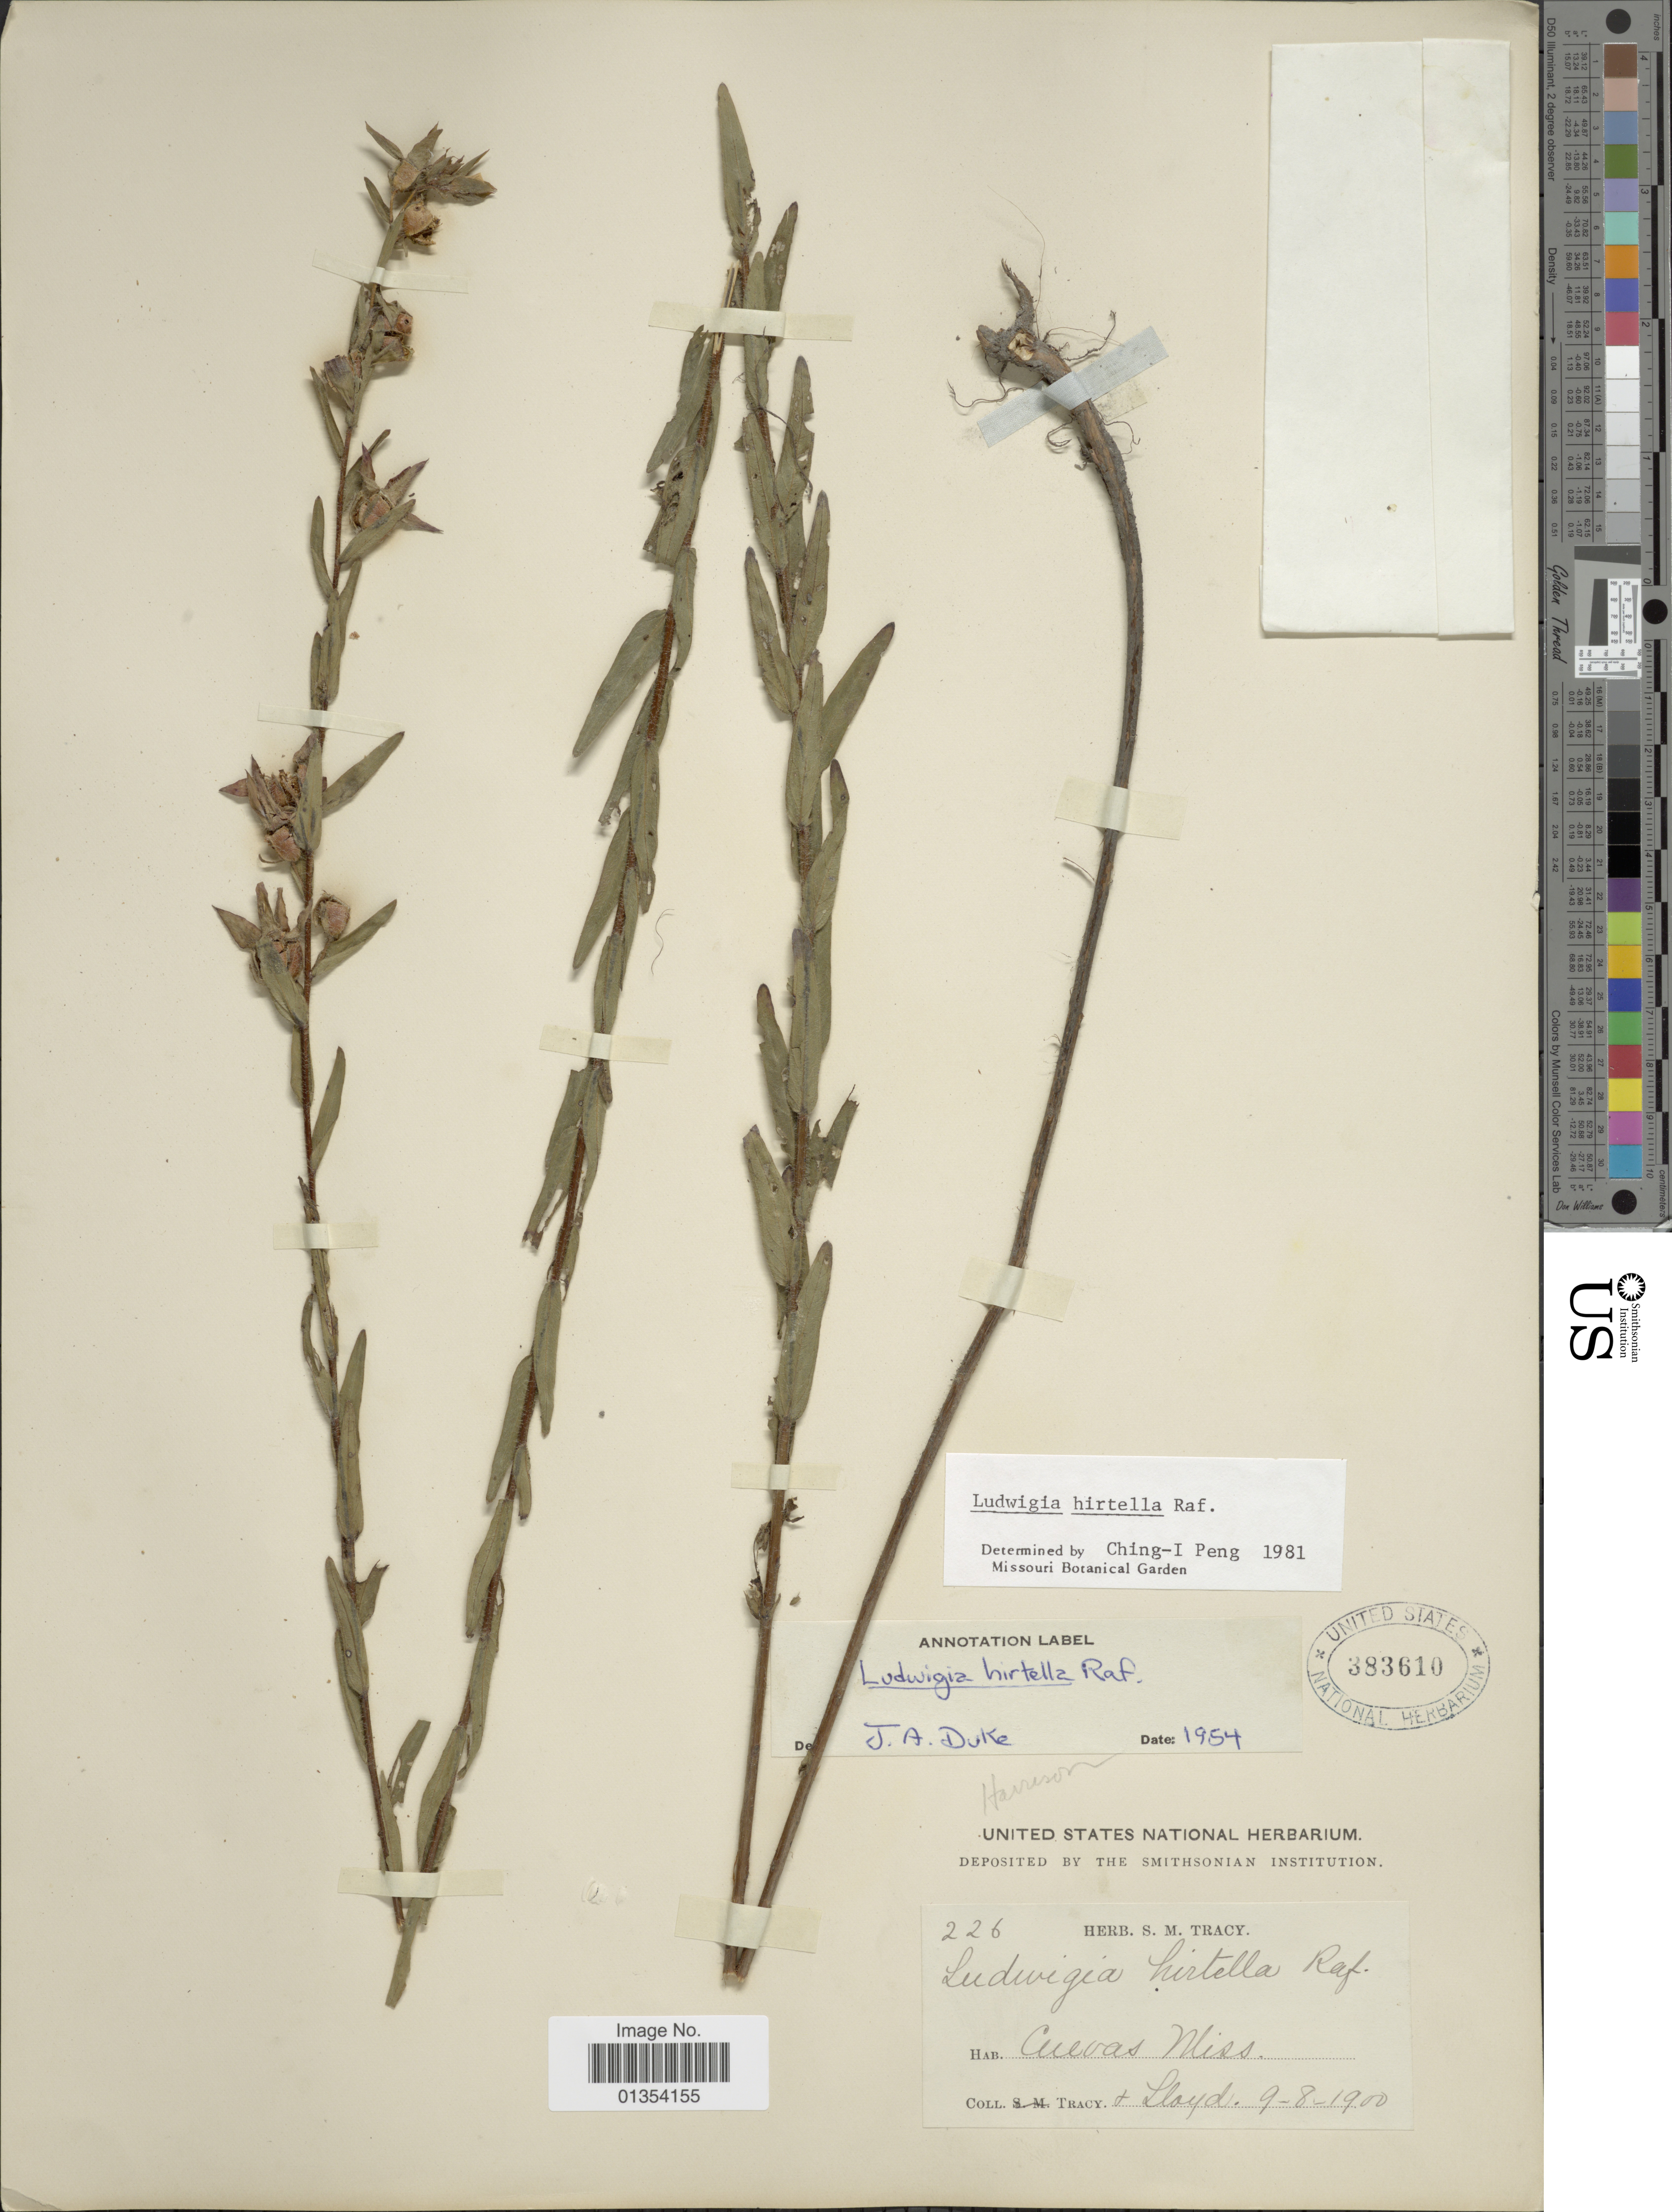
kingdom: Plantae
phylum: Tracheophyta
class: Magnoliopsida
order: Myrtales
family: Onagraceae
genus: Ludwigia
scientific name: Ludwigia hirtella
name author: Raf.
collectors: -. Tracy & -- Lloyd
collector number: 226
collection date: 1900-08-09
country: United States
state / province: Mississippi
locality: Cuevas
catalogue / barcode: US 383610